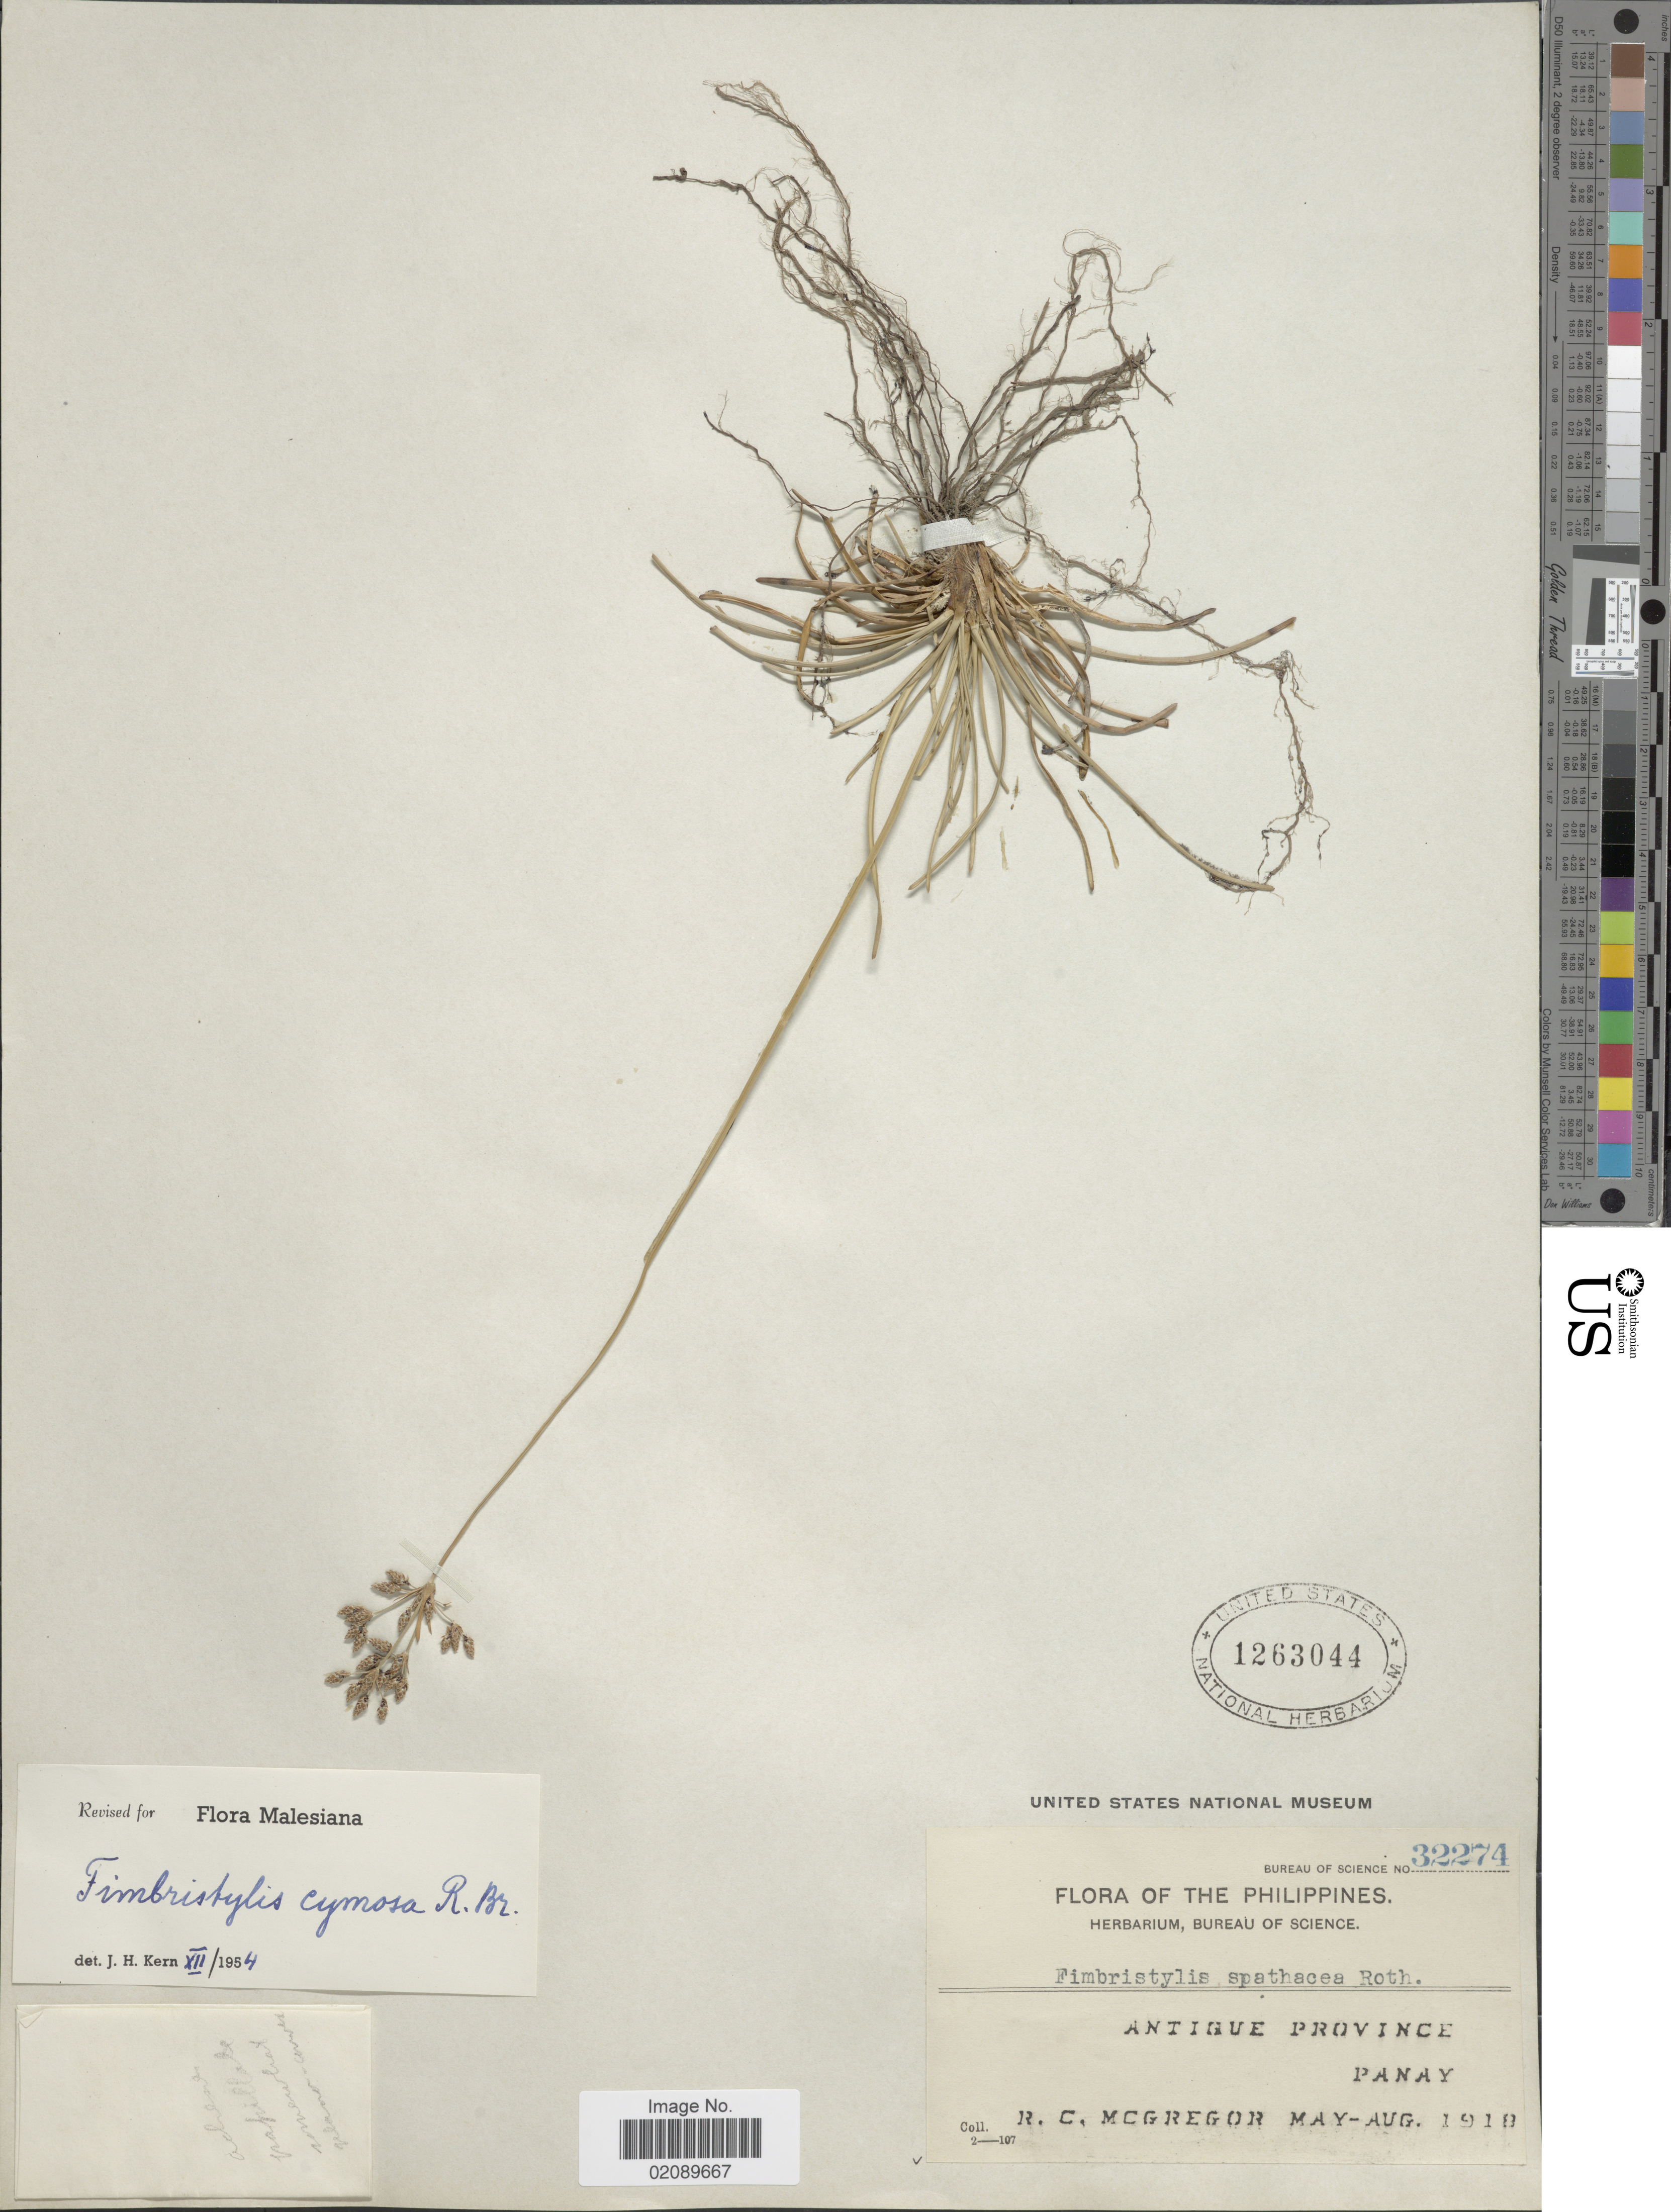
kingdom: Plantae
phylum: Tracheophyta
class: Liliopsida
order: Poales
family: Cyperaceae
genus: Fimbristylis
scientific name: Fimbristylis cymosa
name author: R. Br.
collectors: R. C. McGregor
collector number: Bureau of Science 32274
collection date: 1918-05/1918-08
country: Philippines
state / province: Western Visayas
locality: Antique Province, Panay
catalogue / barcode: US 1263044